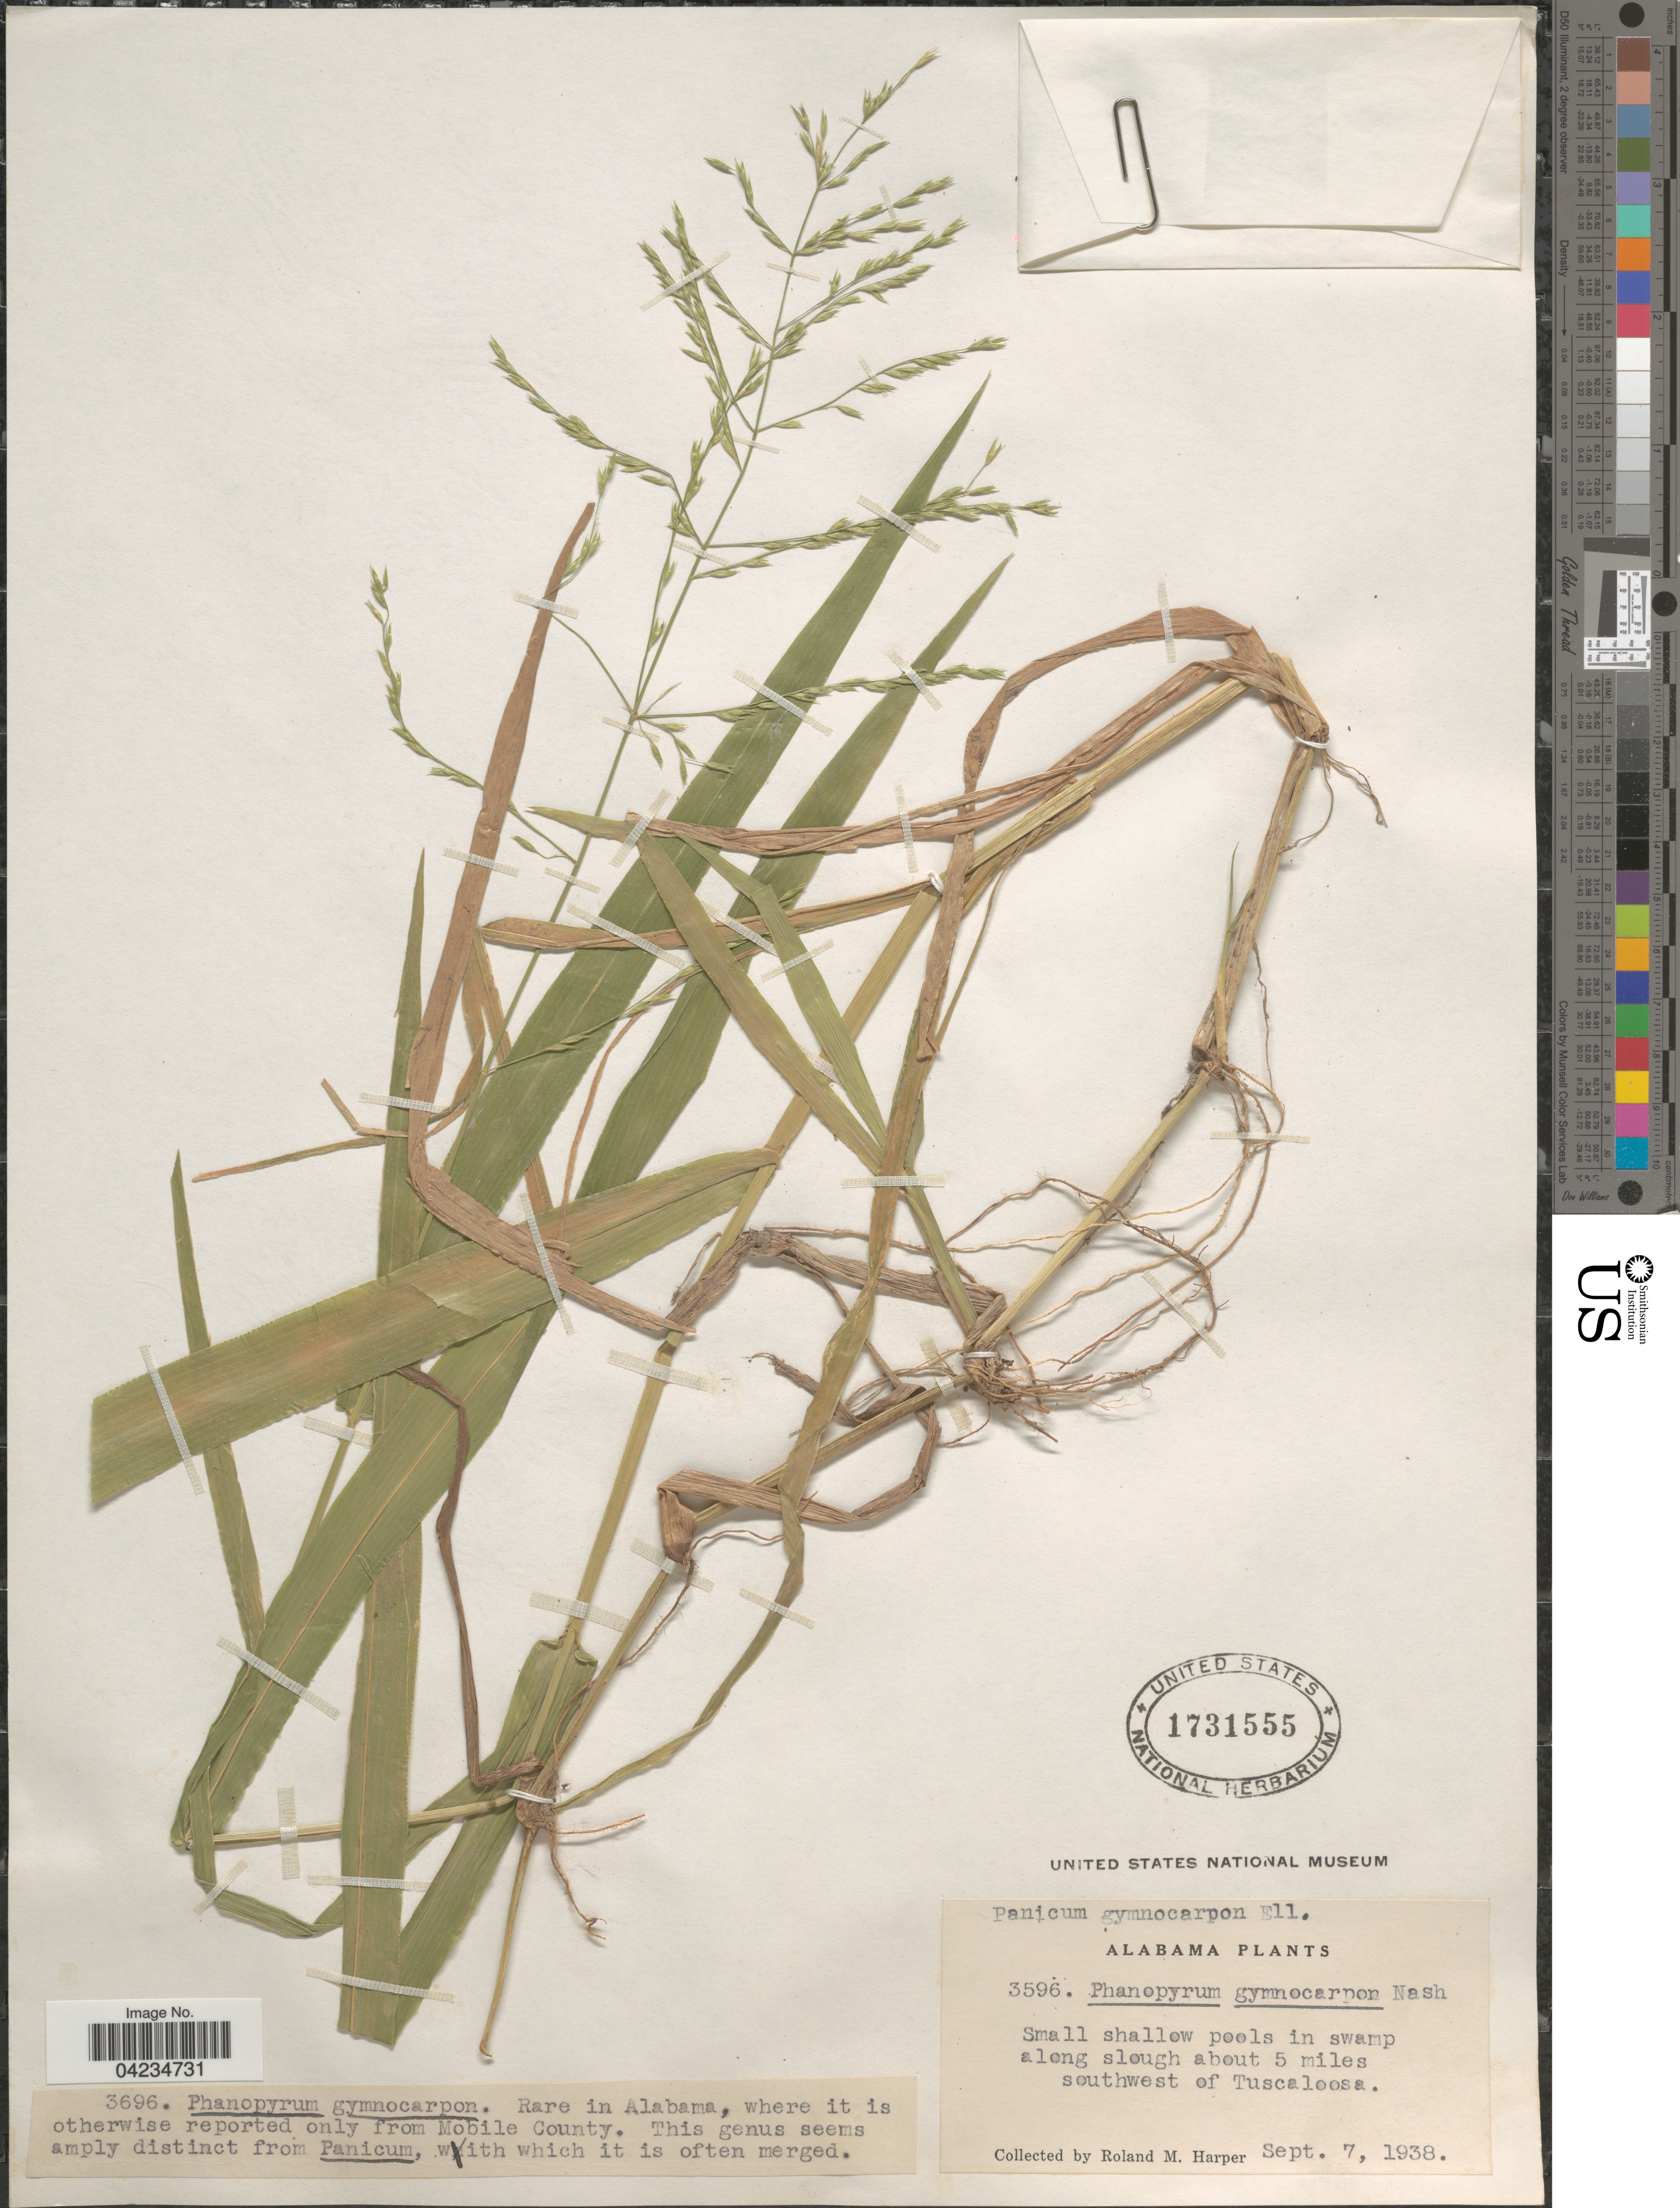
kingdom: Plantae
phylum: Tracheophyta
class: Liliopsida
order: Poales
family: Poaceae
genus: Phanopyrum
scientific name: Phanopyrum gymnocarpon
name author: (Elliott) Nash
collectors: R. M. Harper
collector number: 3596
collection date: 1938-09-07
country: United States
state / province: Alabama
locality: Small shallow pools in swamp along slough about 5 miles southwest of Tuscaloosa. Mobile County.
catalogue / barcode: US 1731555